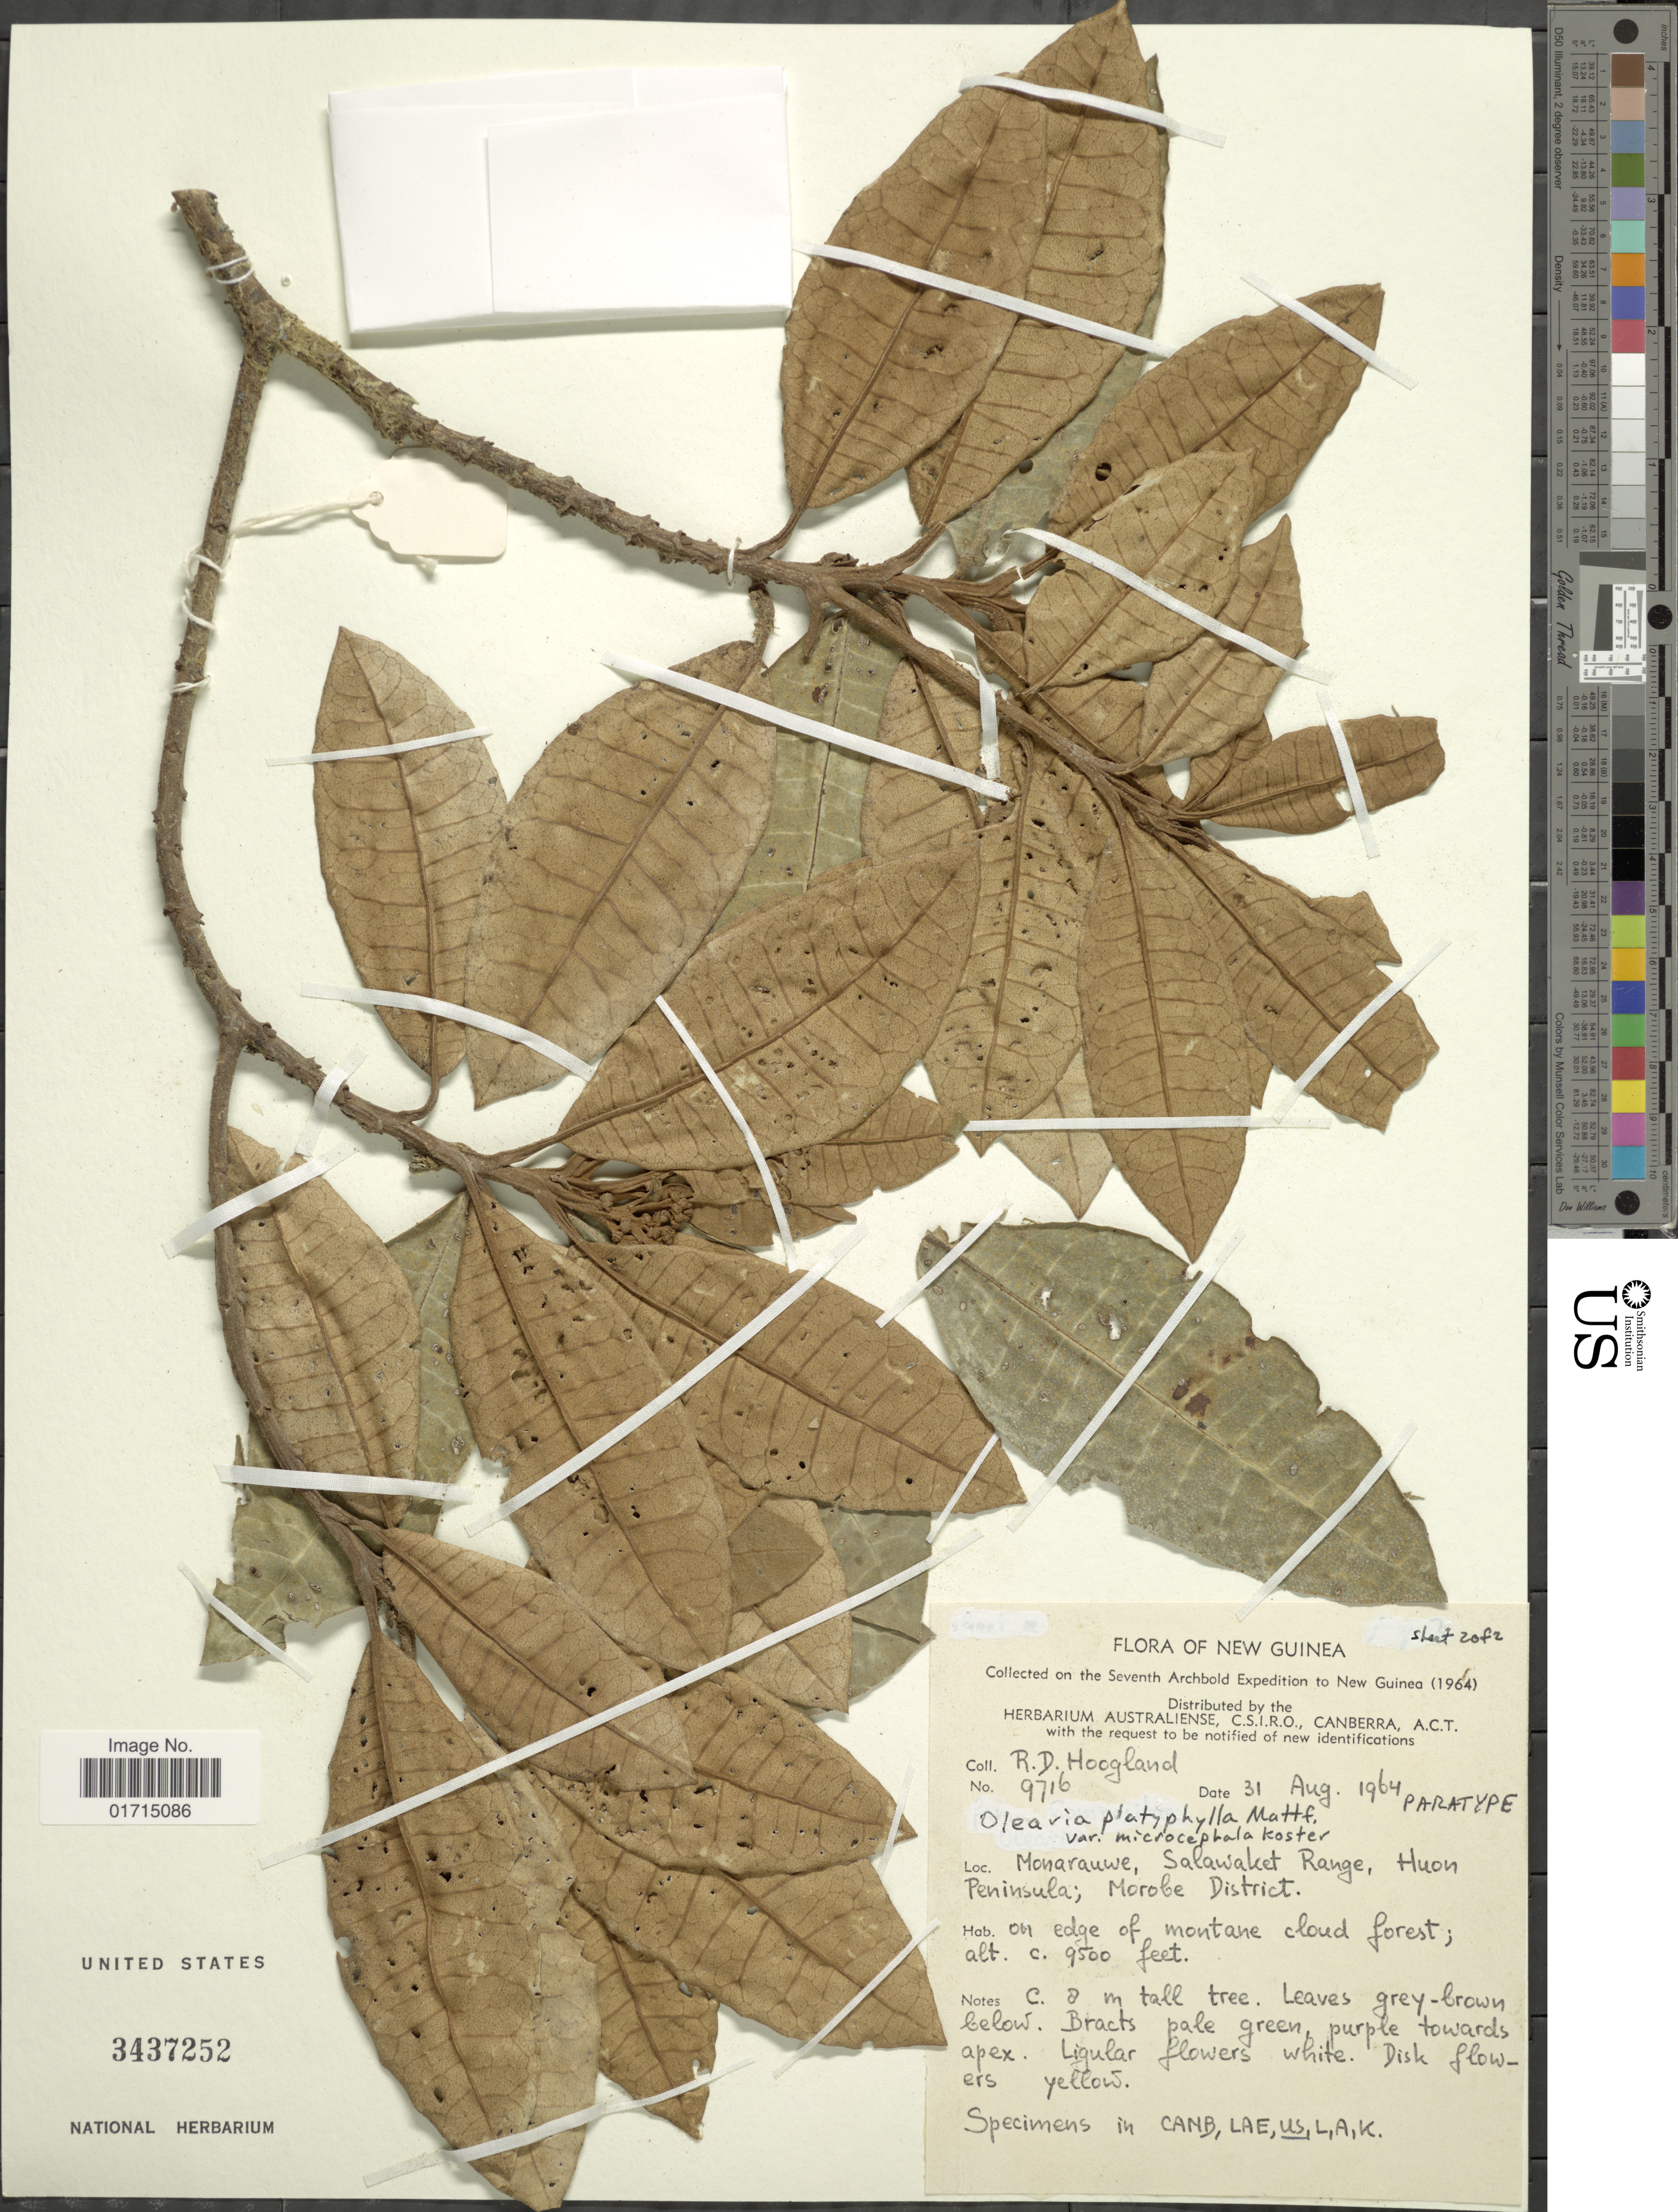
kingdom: Plantae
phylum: Tracheophyta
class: Magnoliopsida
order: Asterales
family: Asteraceae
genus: Olearia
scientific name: Olearia platyphylla var. microcephala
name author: J. Kost.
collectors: R. D. Hoogland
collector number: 9716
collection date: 1964-08-31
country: Papua New Guinea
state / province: Morobe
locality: Monarauwe, Salawaket Range, Huon Peninsula; Morobe District on edge of montante cloud forest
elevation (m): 2896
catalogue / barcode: US 3437252